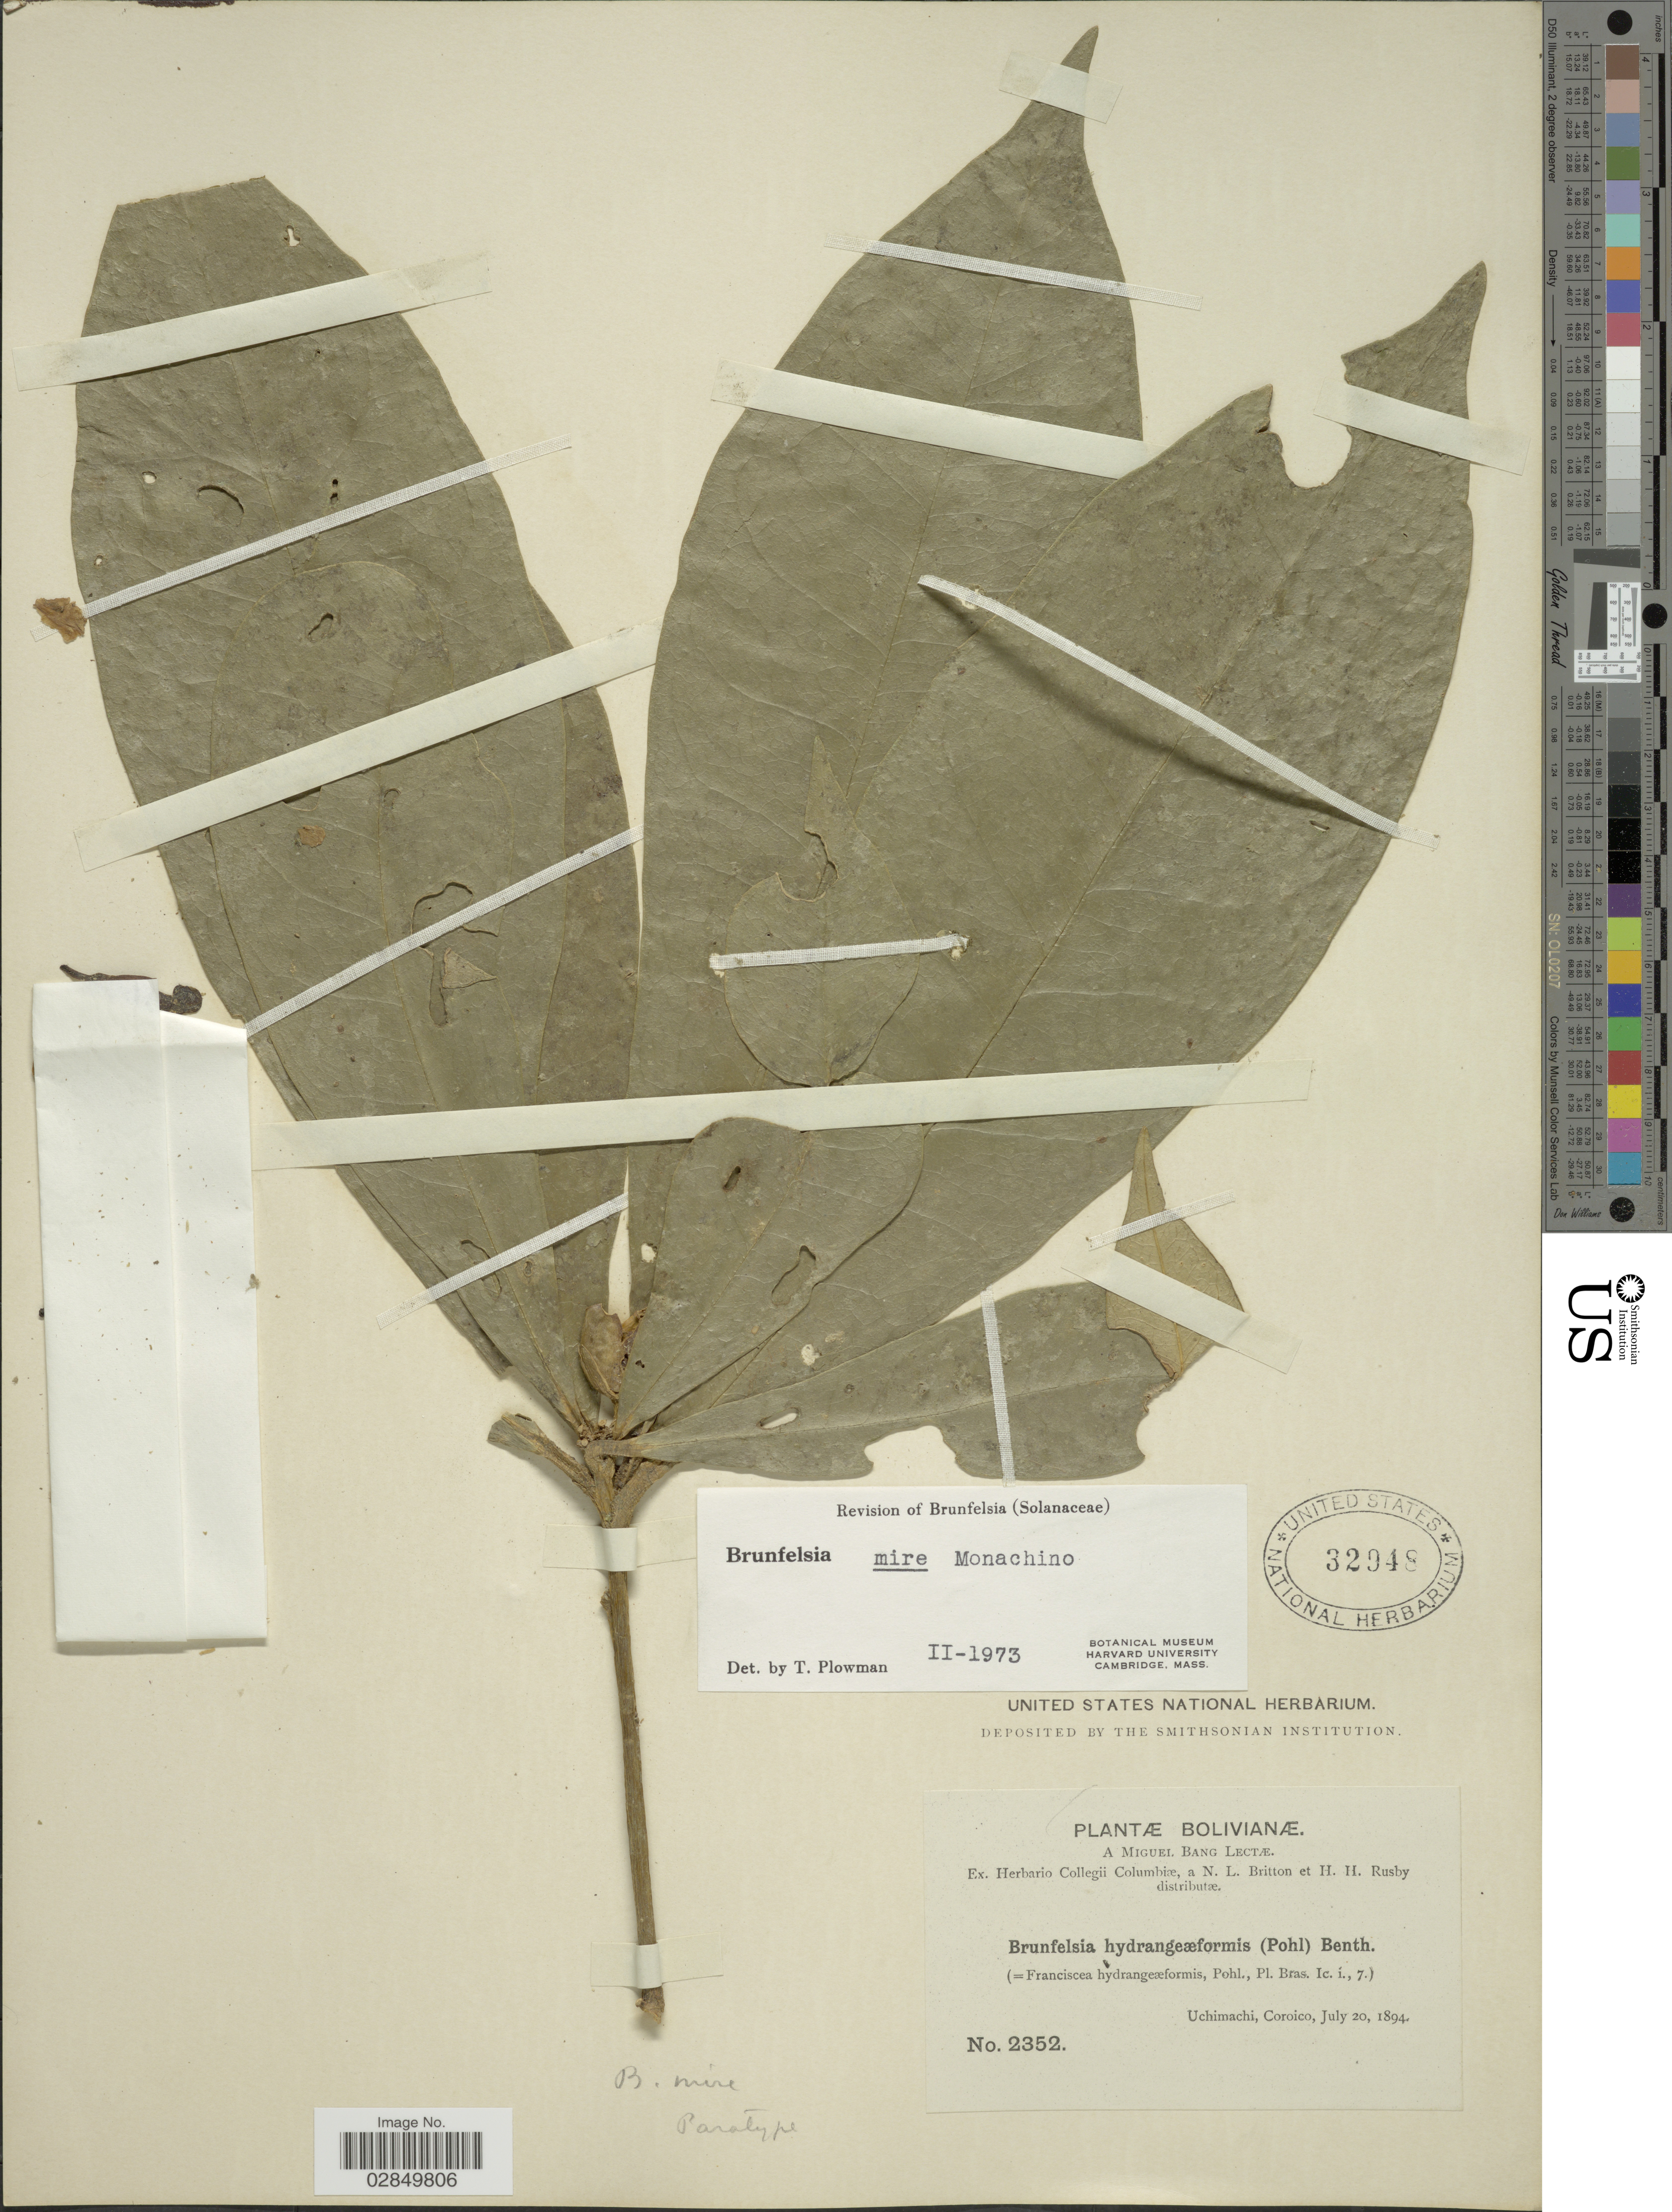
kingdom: Plantae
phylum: Tracheophyta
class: Magnoliopsida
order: Solanales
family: Solanaceae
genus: Brunfelsia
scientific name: Brunfelsia mire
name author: Monach.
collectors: M. Bang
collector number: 2352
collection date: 1894-07-20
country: Bolivia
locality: Uchimachi, Coroico.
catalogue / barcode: US 32948